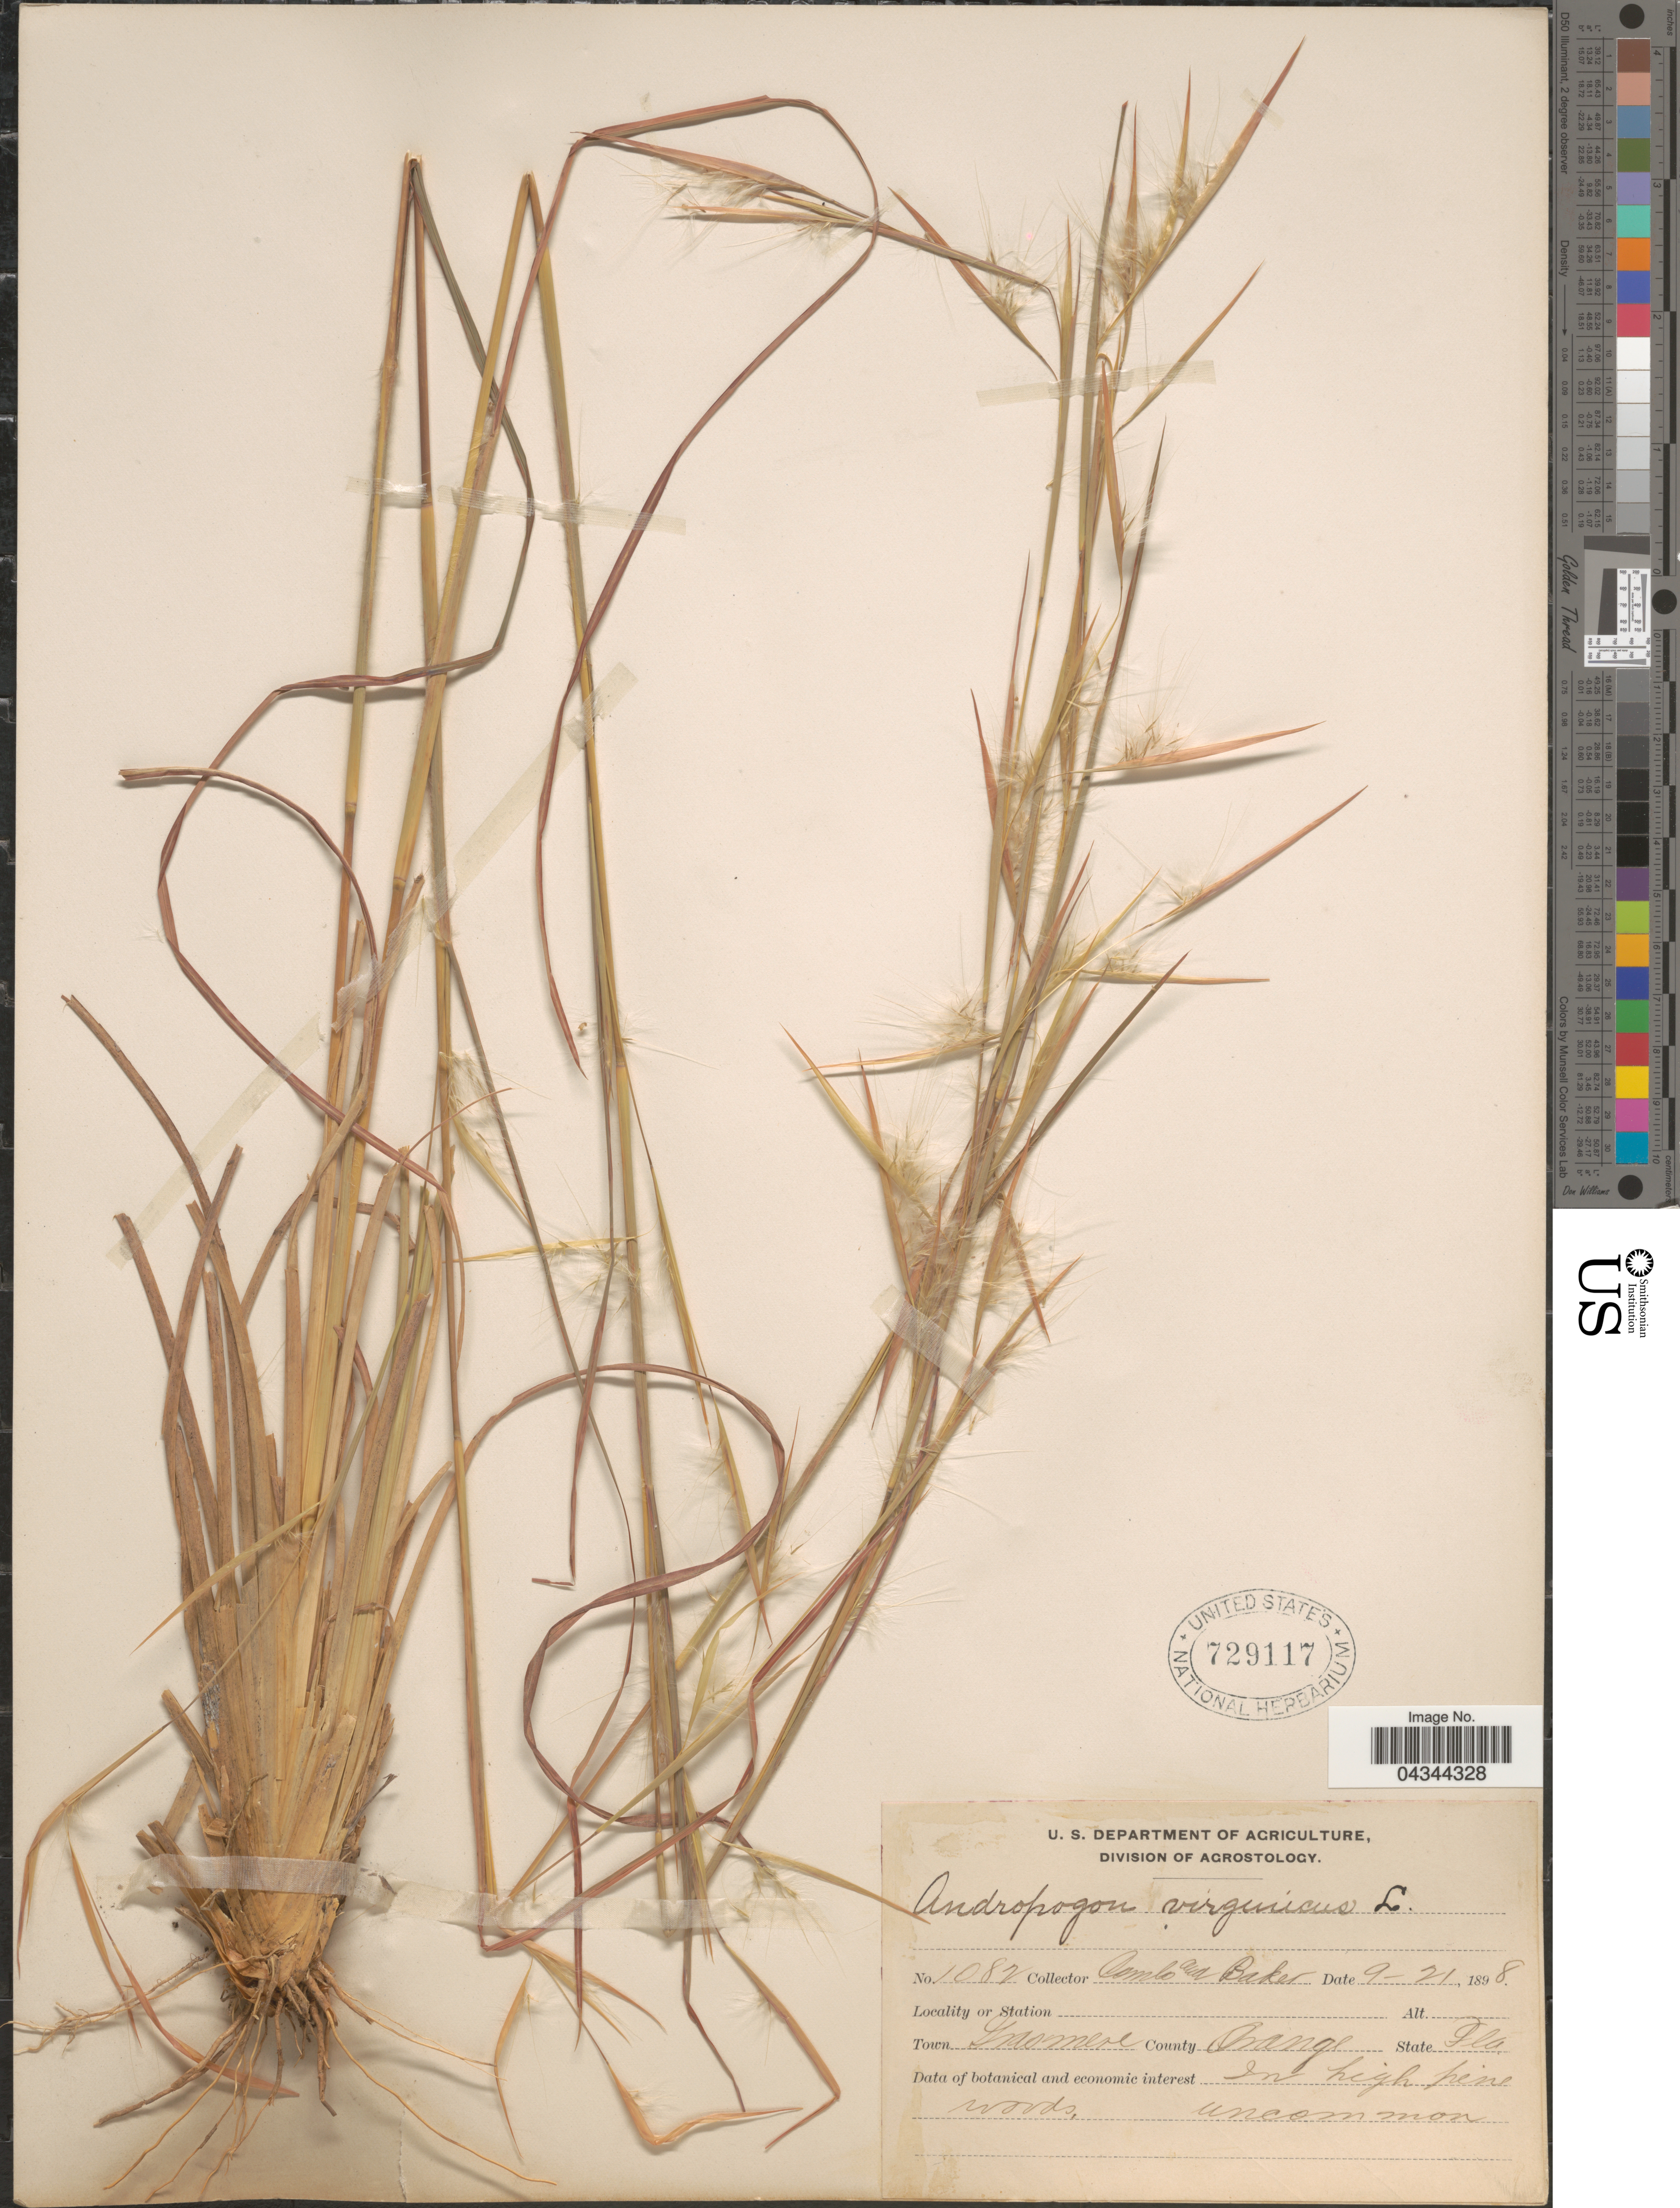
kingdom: Plantae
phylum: Tracheophyta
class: Liliopsida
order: Poales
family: Poaceae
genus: Andropogon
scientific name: Andropogon virginicus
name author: L.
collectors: -. Combs & -- Baker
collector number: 1082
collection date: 1898-09-21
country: United States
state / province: Florida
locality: Town Grasmere. County Orange.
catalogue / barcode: US 729117